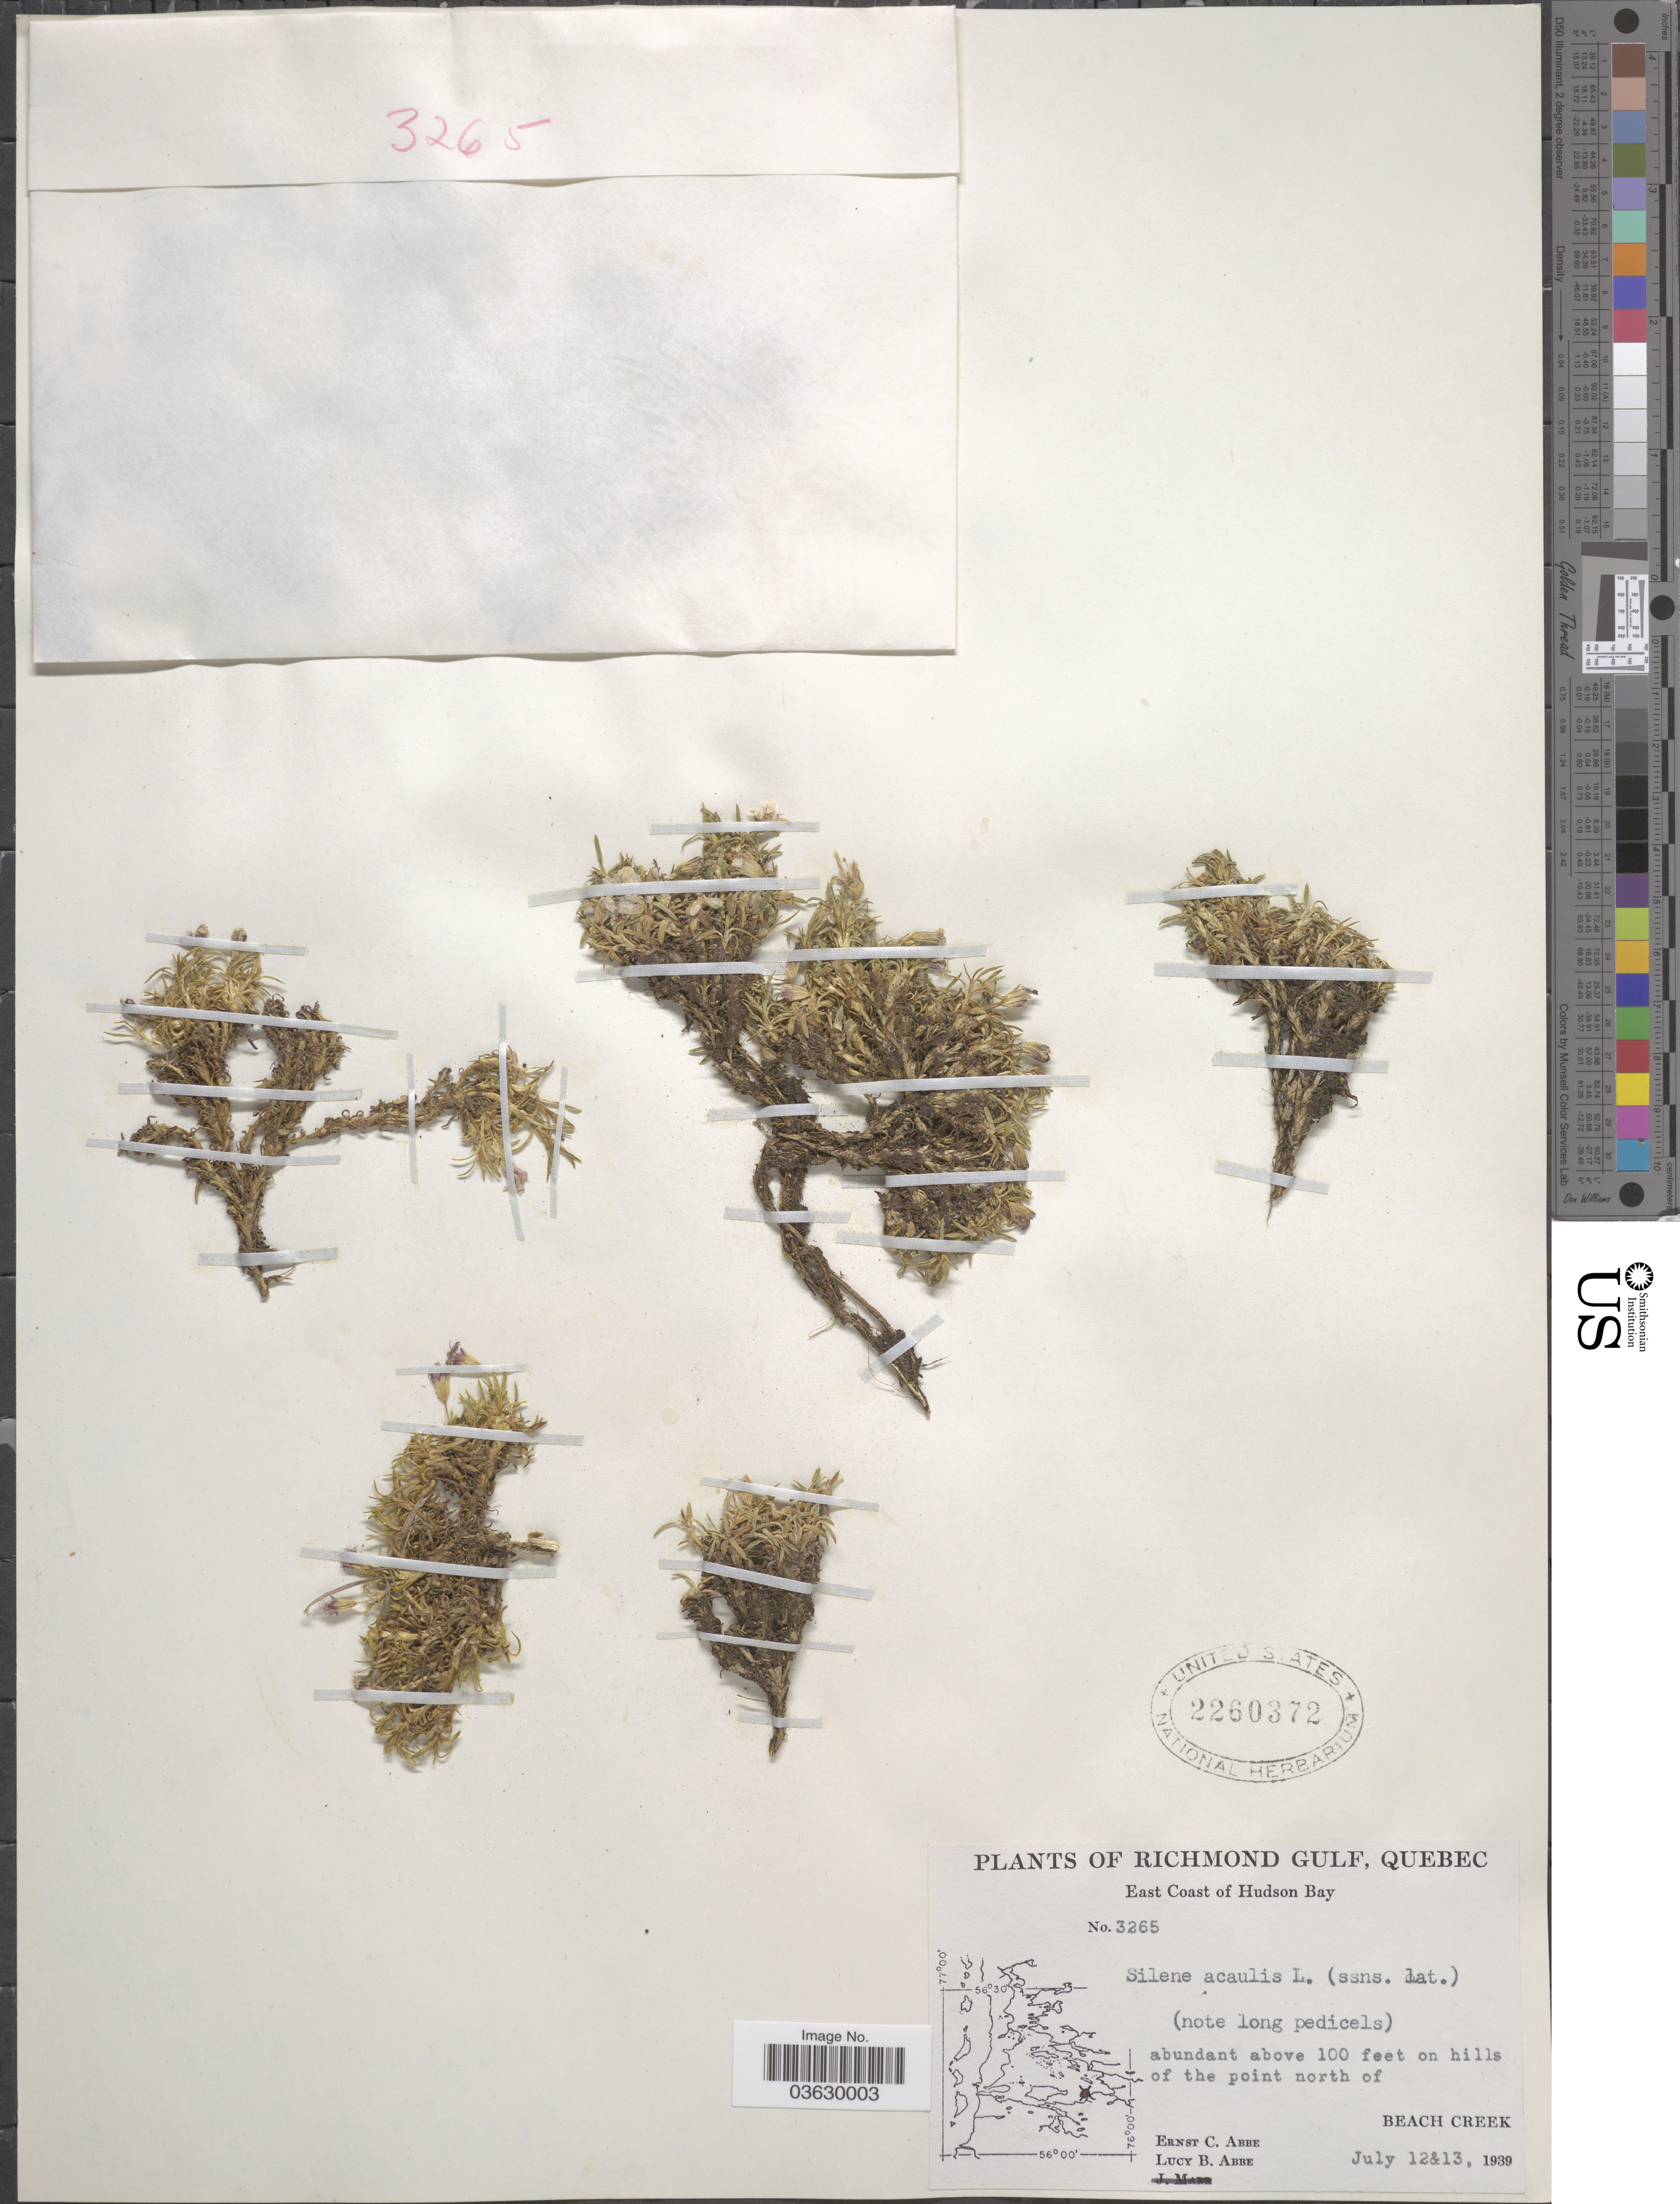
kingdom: Plantae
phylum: Tracheophyta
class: Magnoliopsida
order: Caryophyllales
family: Caryophyllaceae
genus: Silene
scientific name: Silene acaulis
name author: (L.) Jacq.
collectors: E. C. Abbe & L. B. Abbe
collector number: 3265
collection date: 1939-07-12/1939-07-13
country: Canada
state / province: Quebec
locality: Richmond Gulf. East Coast of Hudson Bay. On hills of the point north of Beach Creek.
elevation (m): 30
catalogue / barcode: US 2260372